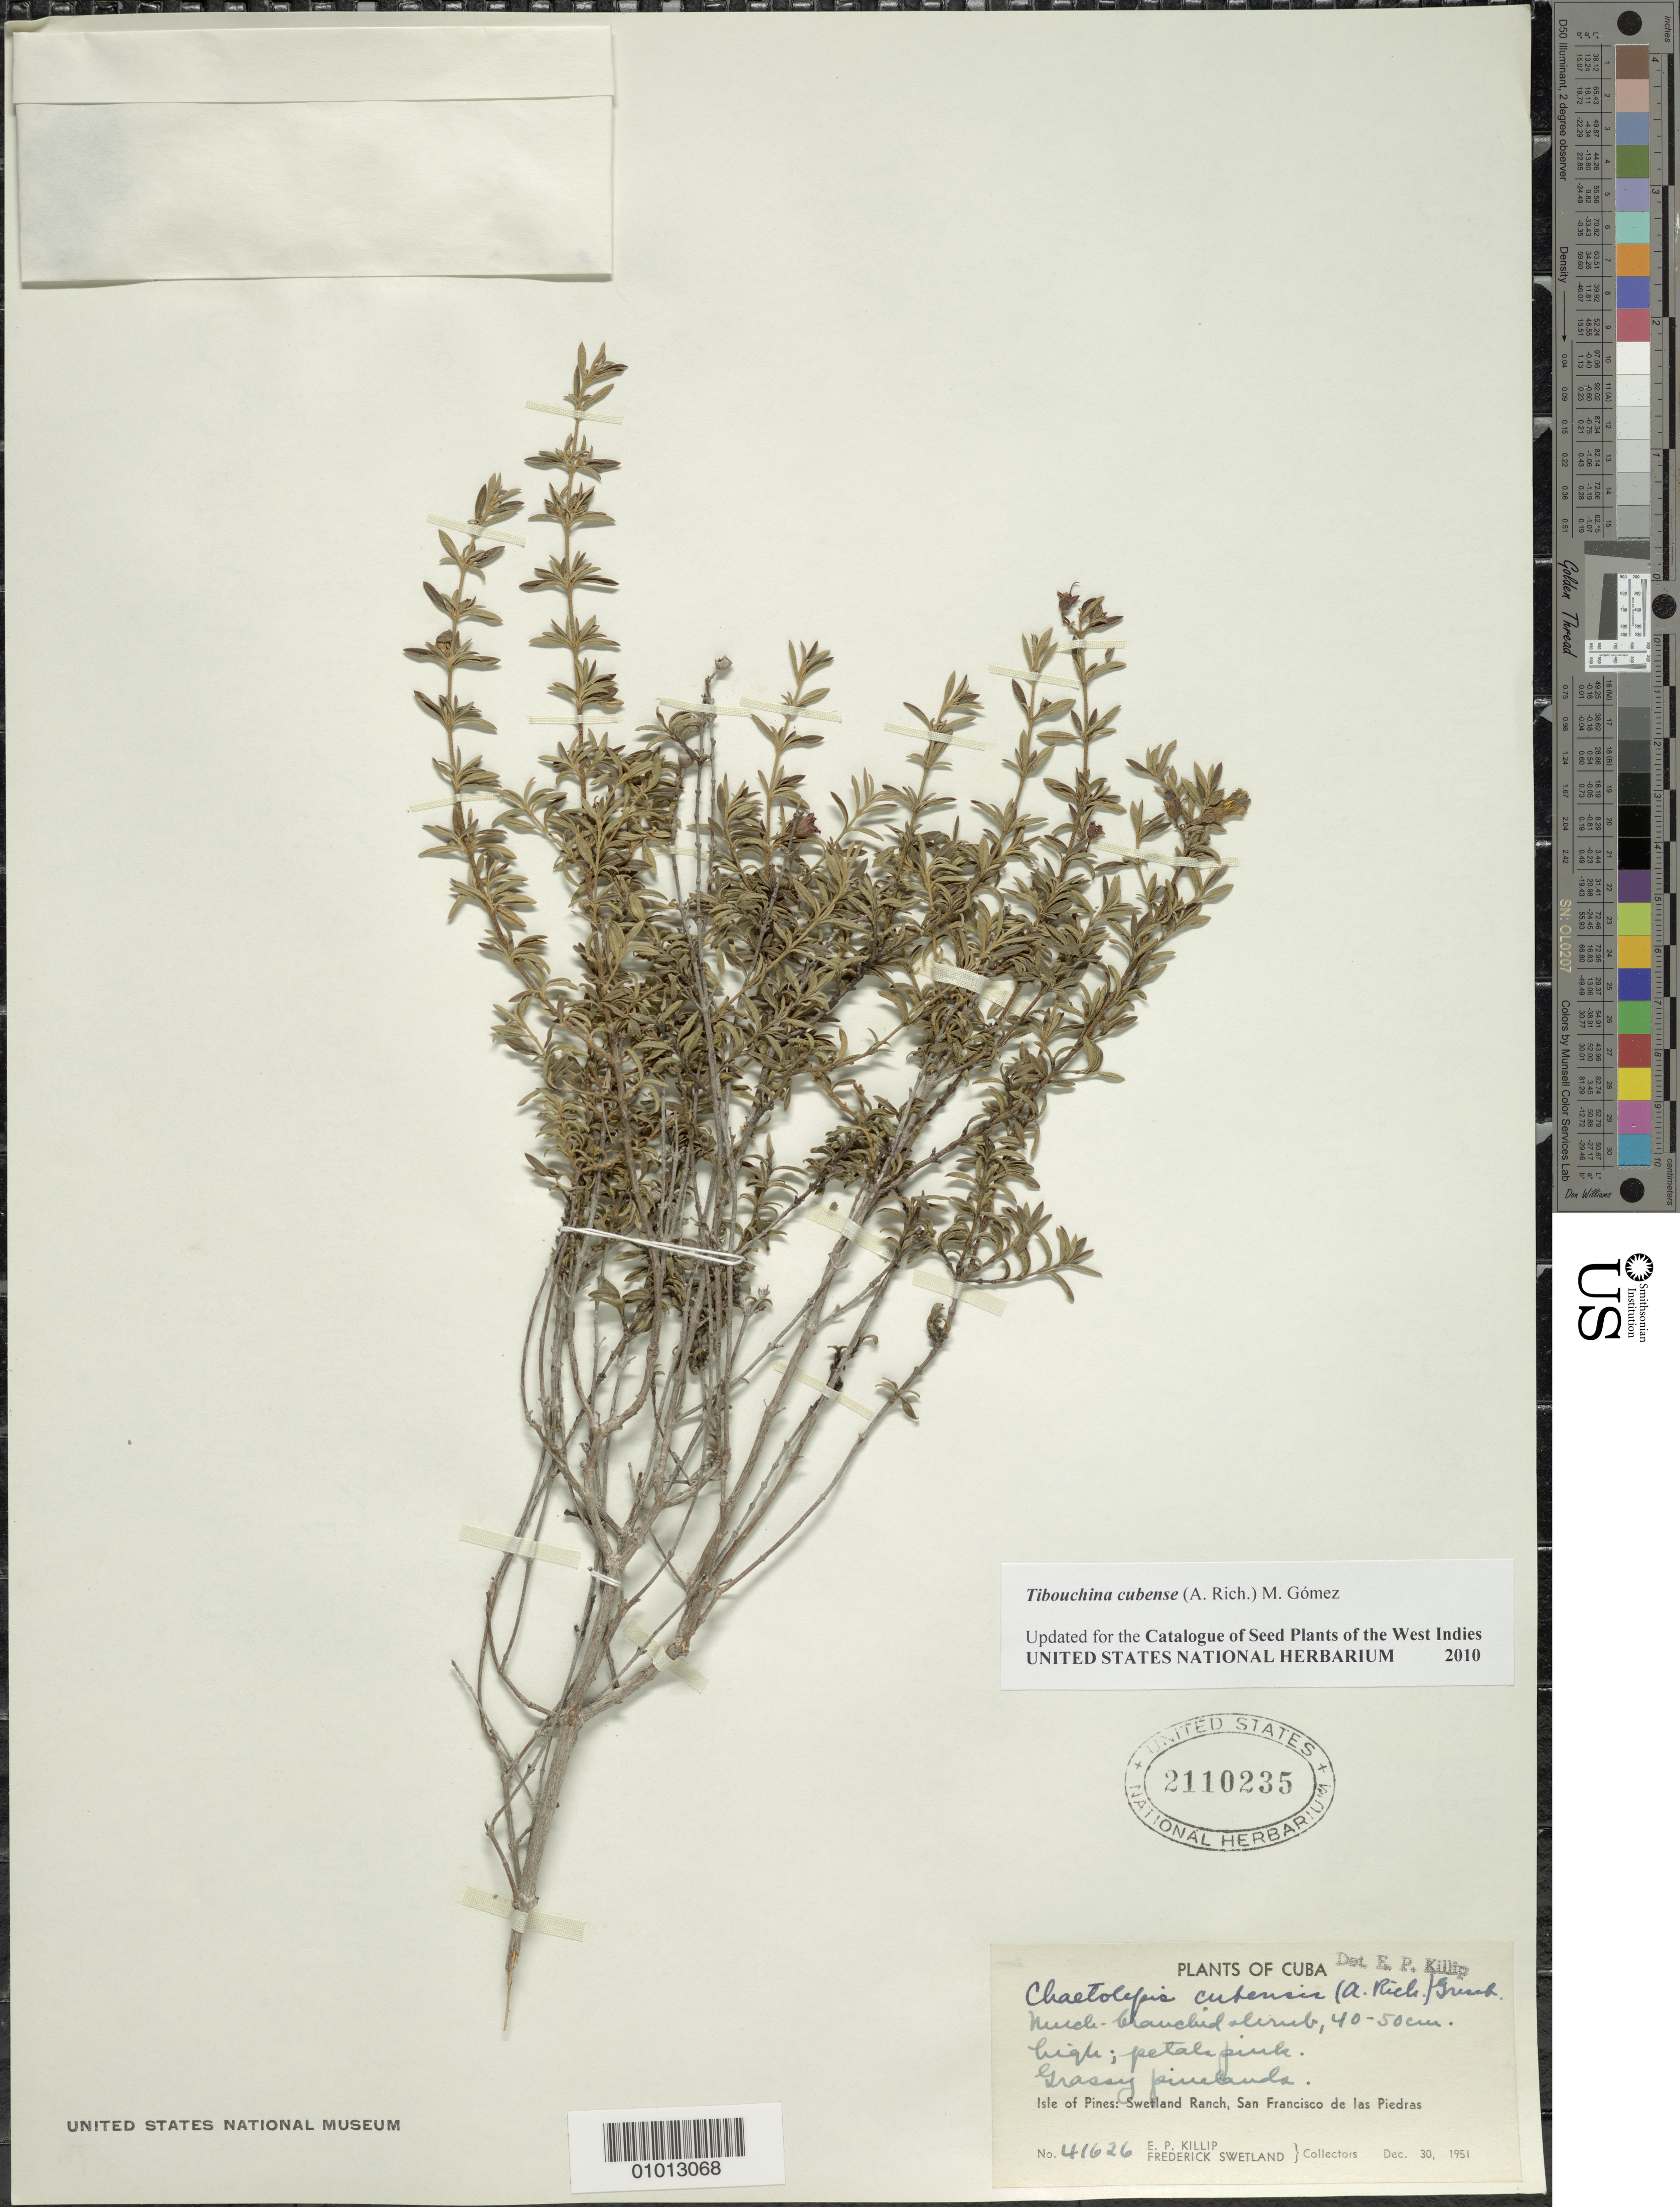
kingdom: Plantae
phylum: Tracheophyta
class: Magnoliopsida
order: Myrtales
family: Melastomataceae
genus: Arthrostemma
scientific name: Arthrostemma cubense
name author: A. Rich.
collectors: E. P. Killip & F. Swetland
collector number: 41626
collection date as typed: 30 Dec 1951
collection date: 1951-12-30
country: Cuba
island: Isla de la Juventud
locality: Swetland Ranch, San Francisco de las Piedras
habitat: Grassy pinelands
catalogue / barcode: US 2110235